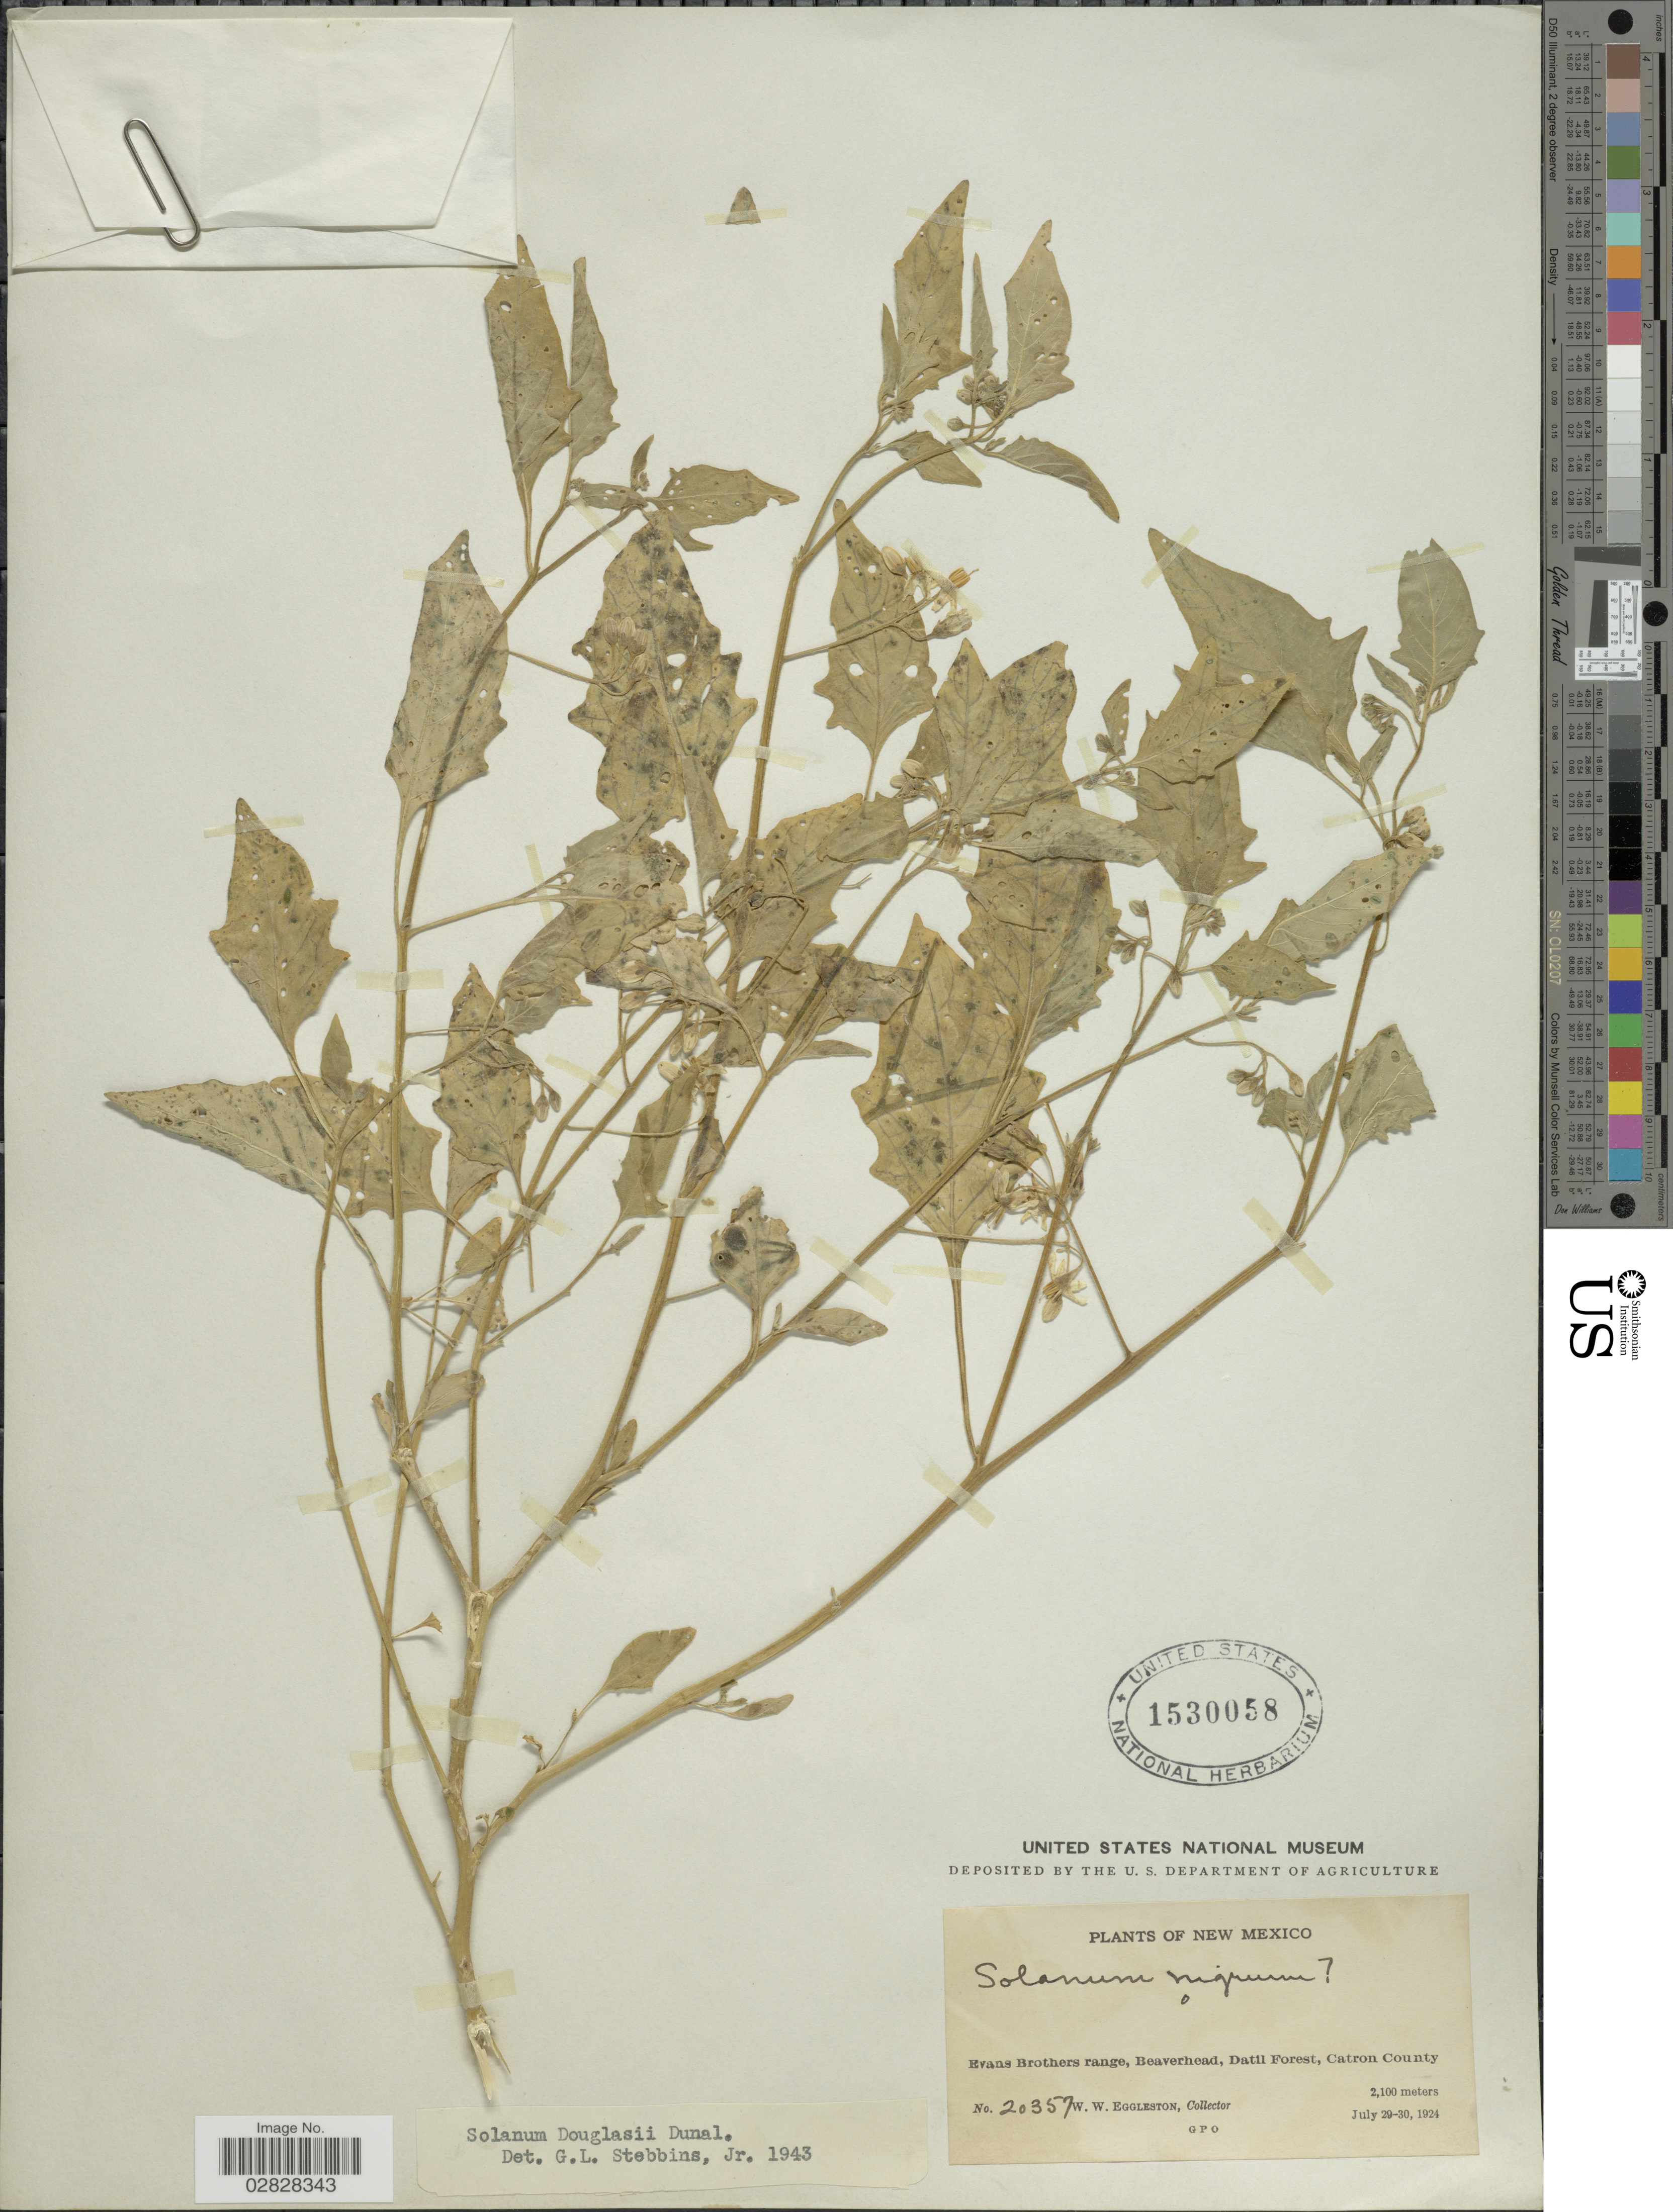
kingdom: Plantae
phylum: Tracheophyta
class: Magnoliopsida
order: Solanales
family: Solanaceae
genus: Solanum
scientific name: Solanum douglasii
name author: Dunal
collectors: W. W. Eggleston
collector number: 20357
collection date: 1924-07-29/1924-07-30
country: United States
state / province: New Mexico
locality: Evans Brothers Range, Beaverhead, Datil Forest, Catron County.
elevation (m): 2100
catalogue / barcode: US 1530058